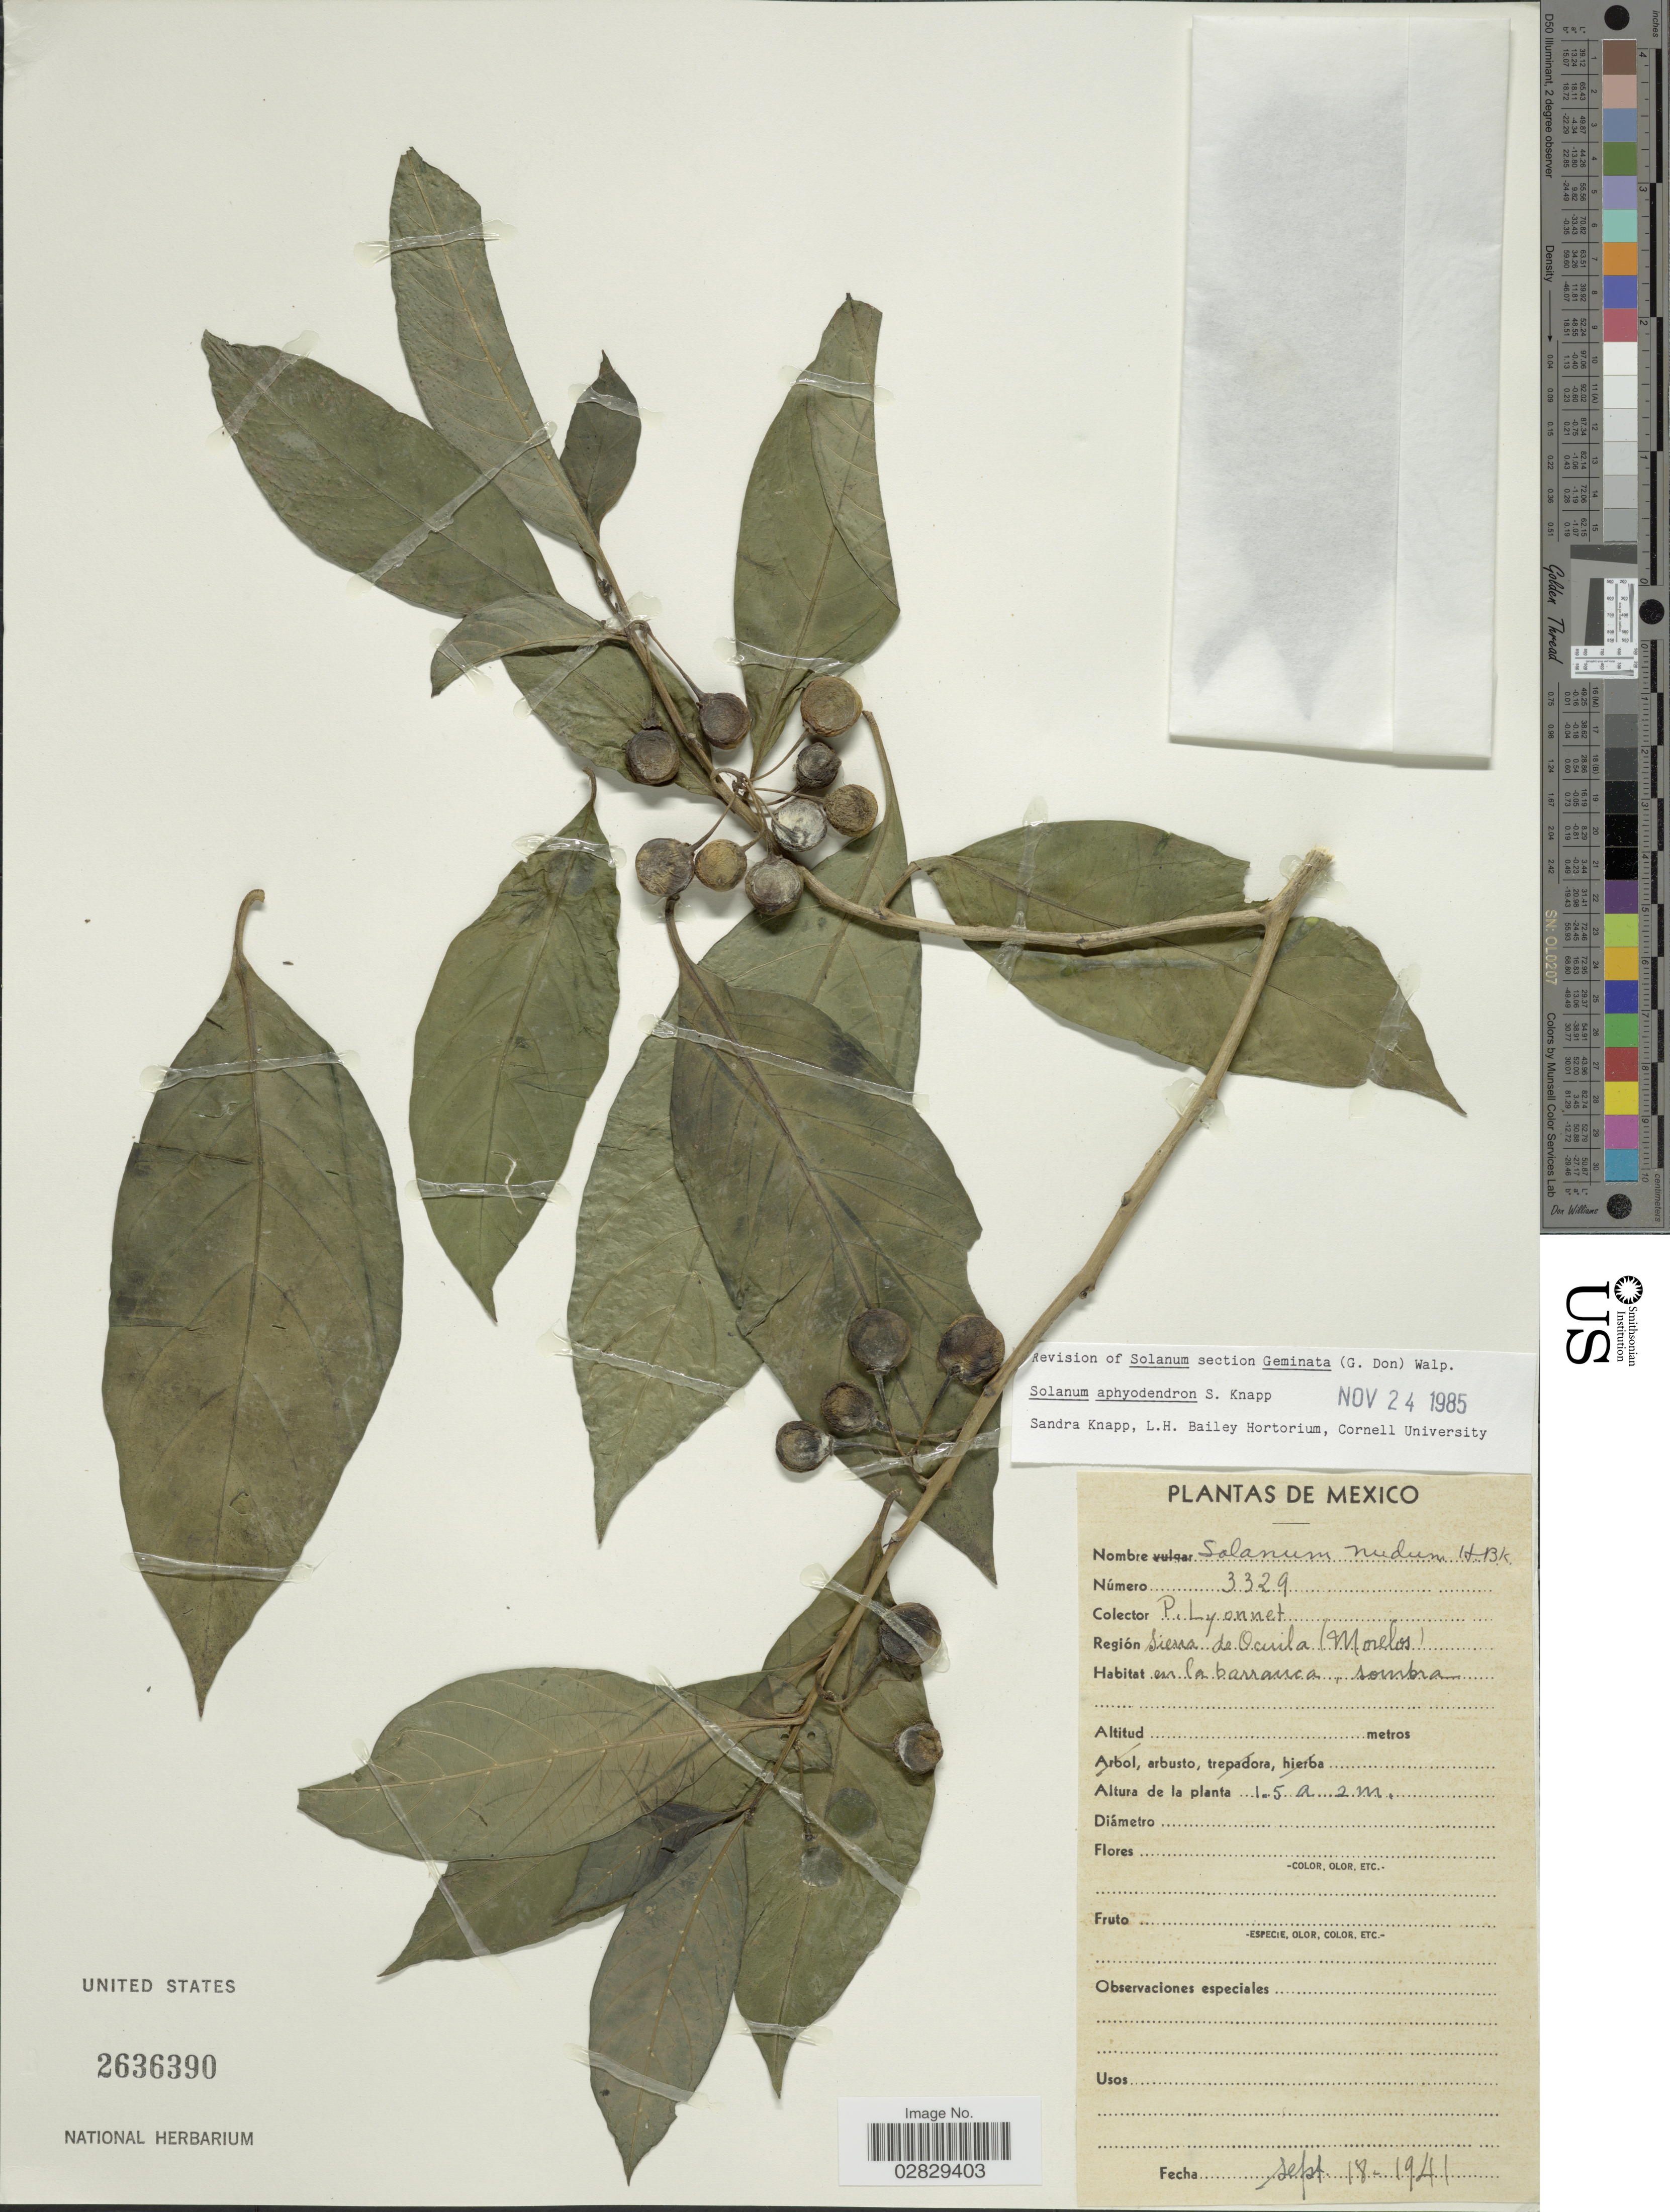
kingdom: Plantae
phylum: Tracheophyta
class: Magnoliopsida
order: Solanales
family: Solanaceae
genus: Solanum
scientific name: Solanum aphyodendron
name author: S. Knapp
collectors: P. Lyonnet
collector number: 3329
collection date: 1941-09-18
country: Mexico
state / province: Morelos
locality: Sierra de Ocuila.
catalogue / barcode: US 2636390